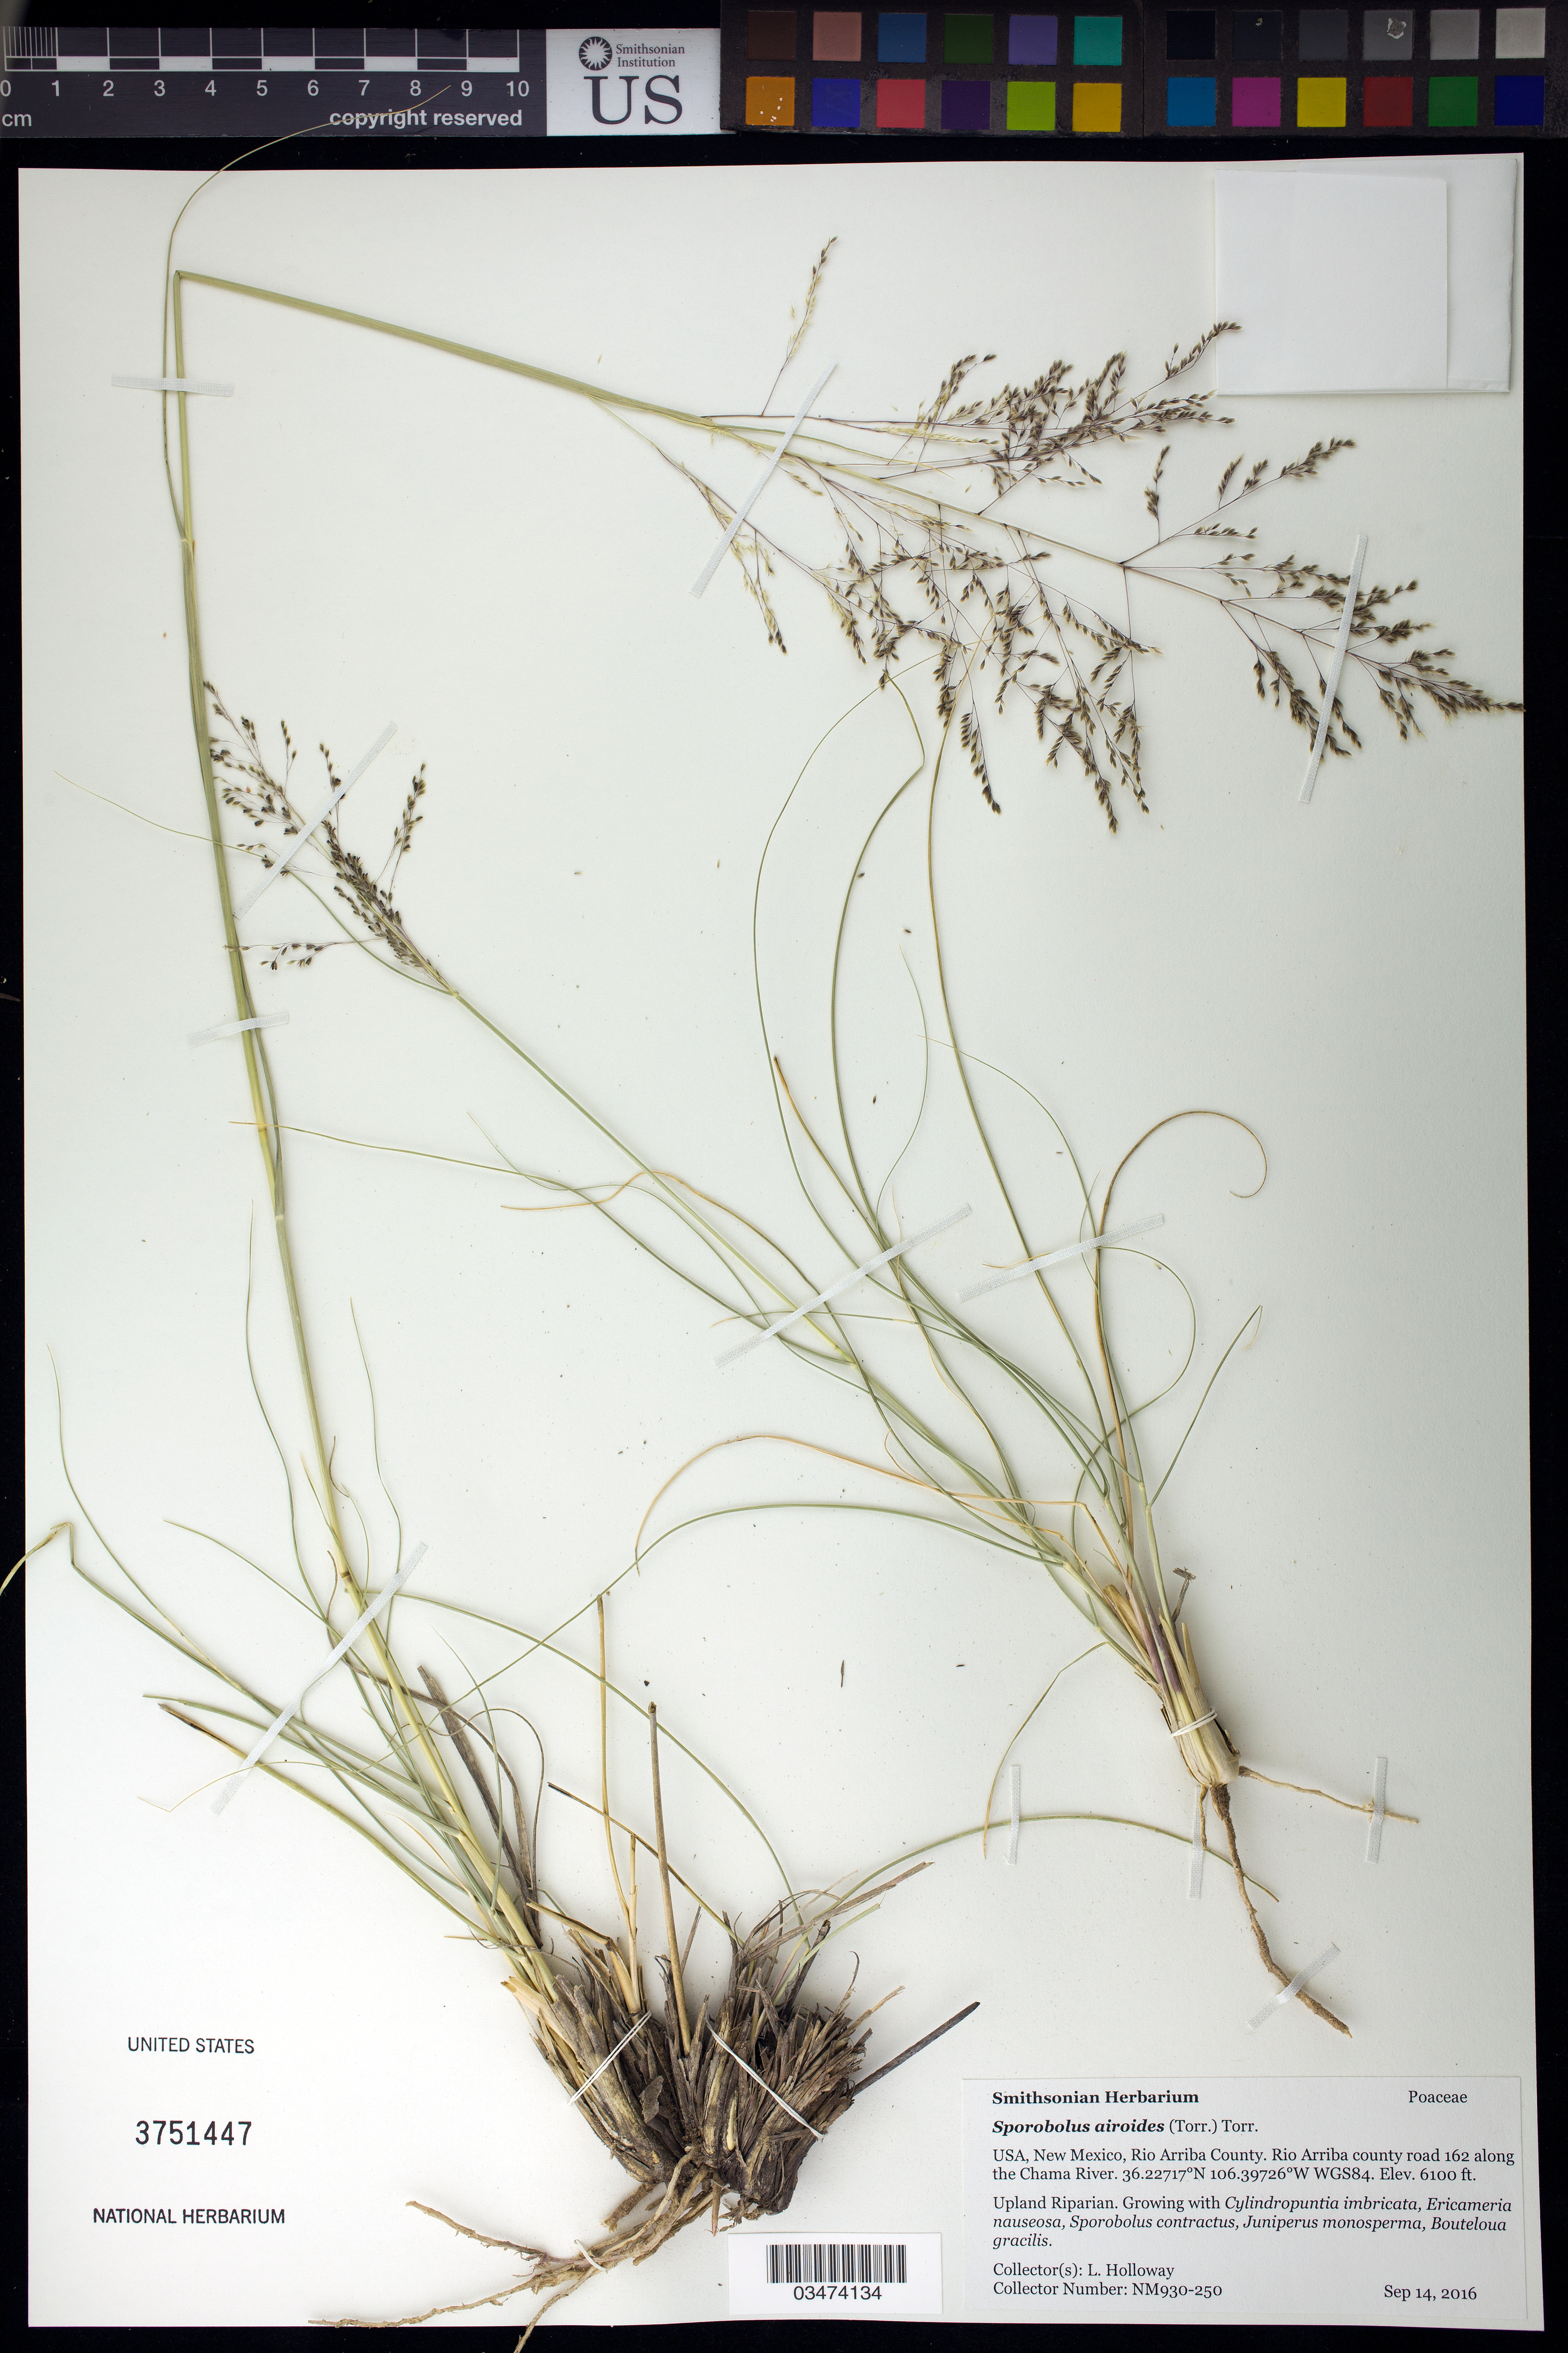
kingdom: Plantae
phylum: Tracheophyta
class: Liliopsida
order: Poales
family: Poaceae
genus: Sporobolus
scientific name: Sporobolus airoides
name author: (Torr.) Torr.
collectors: L. Holloway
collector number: NM930-250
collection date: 2016-09-14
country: United States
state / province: New Mexico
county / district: Rio Arriba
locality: County Road 162 along the Chama River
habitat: Upland Riparian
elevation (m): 1859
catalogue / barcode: US 3751447